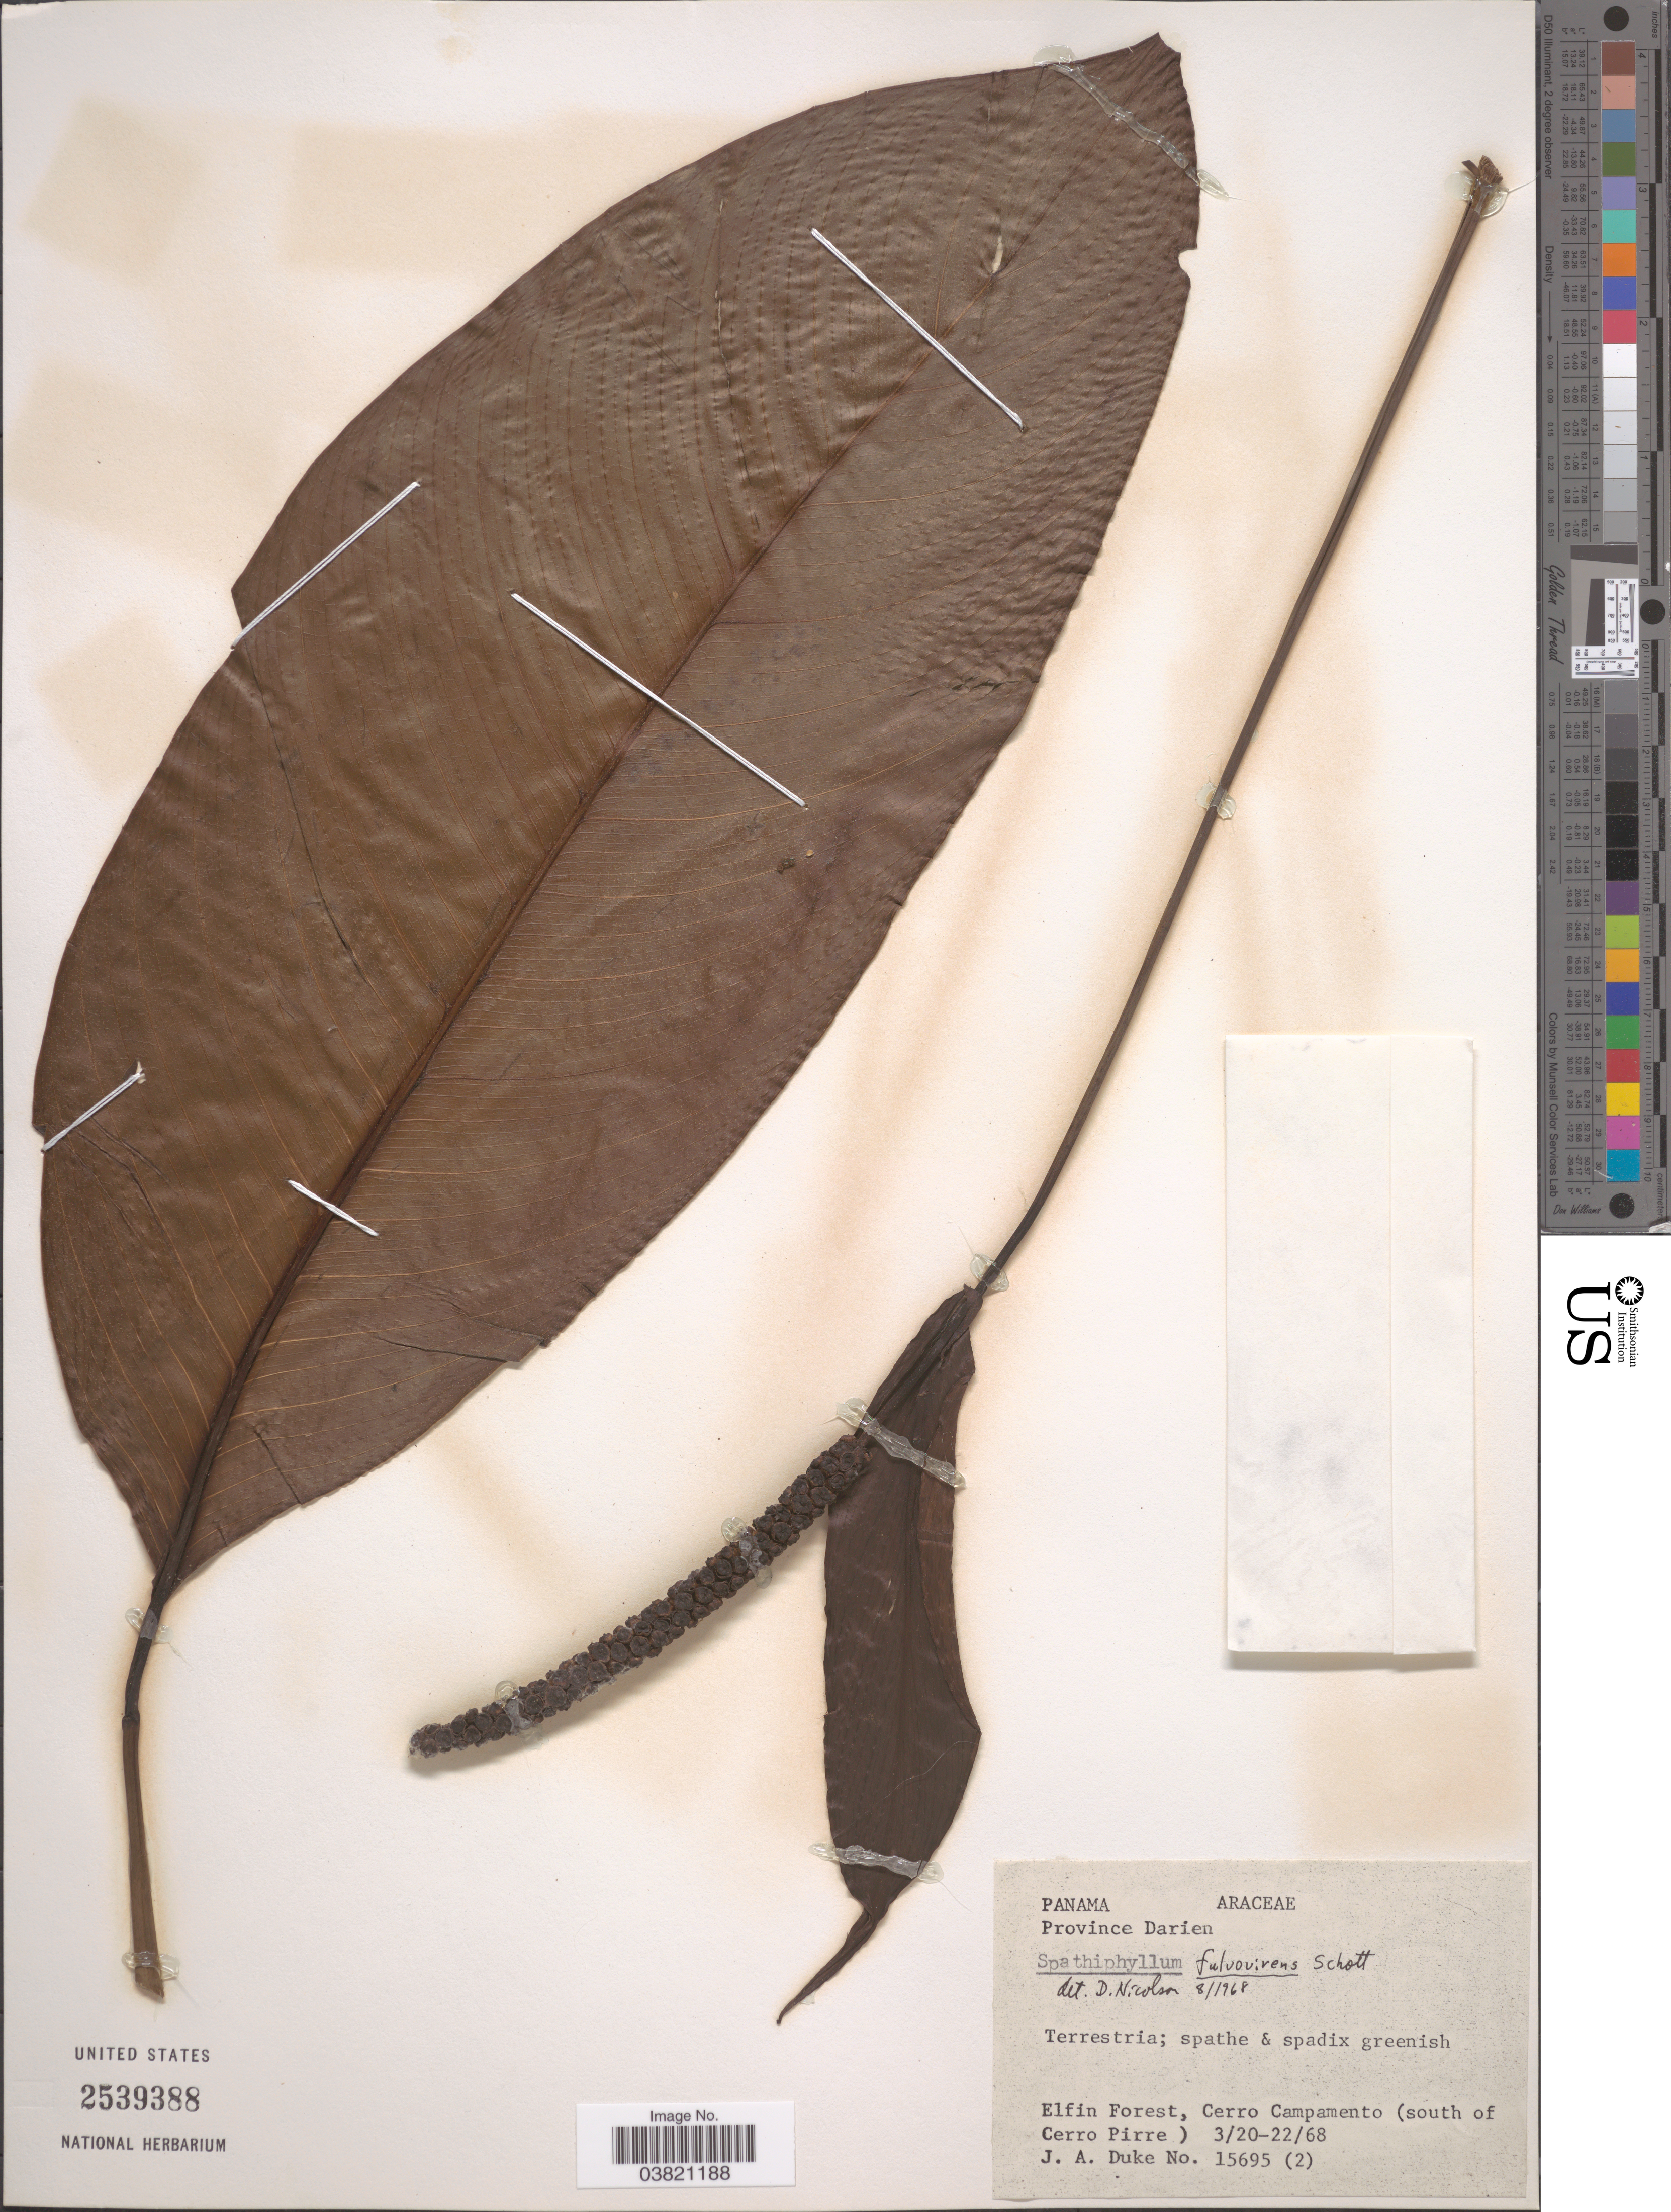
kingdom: Plantae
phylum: Tracheophyta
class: Liliopsida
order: Alismatales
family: Araceae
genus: Spathiphyllum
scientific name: Spathiphyllum fulvovirens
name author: Schott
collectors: J. A. Duke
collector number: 15695(2)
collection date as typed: Transcribed d/m/y: 20/3/68 to 22/3/68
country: Panama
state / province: Darien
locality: Elfin forest, Cerro Campamento (south of Cerro Pirre).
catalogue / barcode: US 2539388